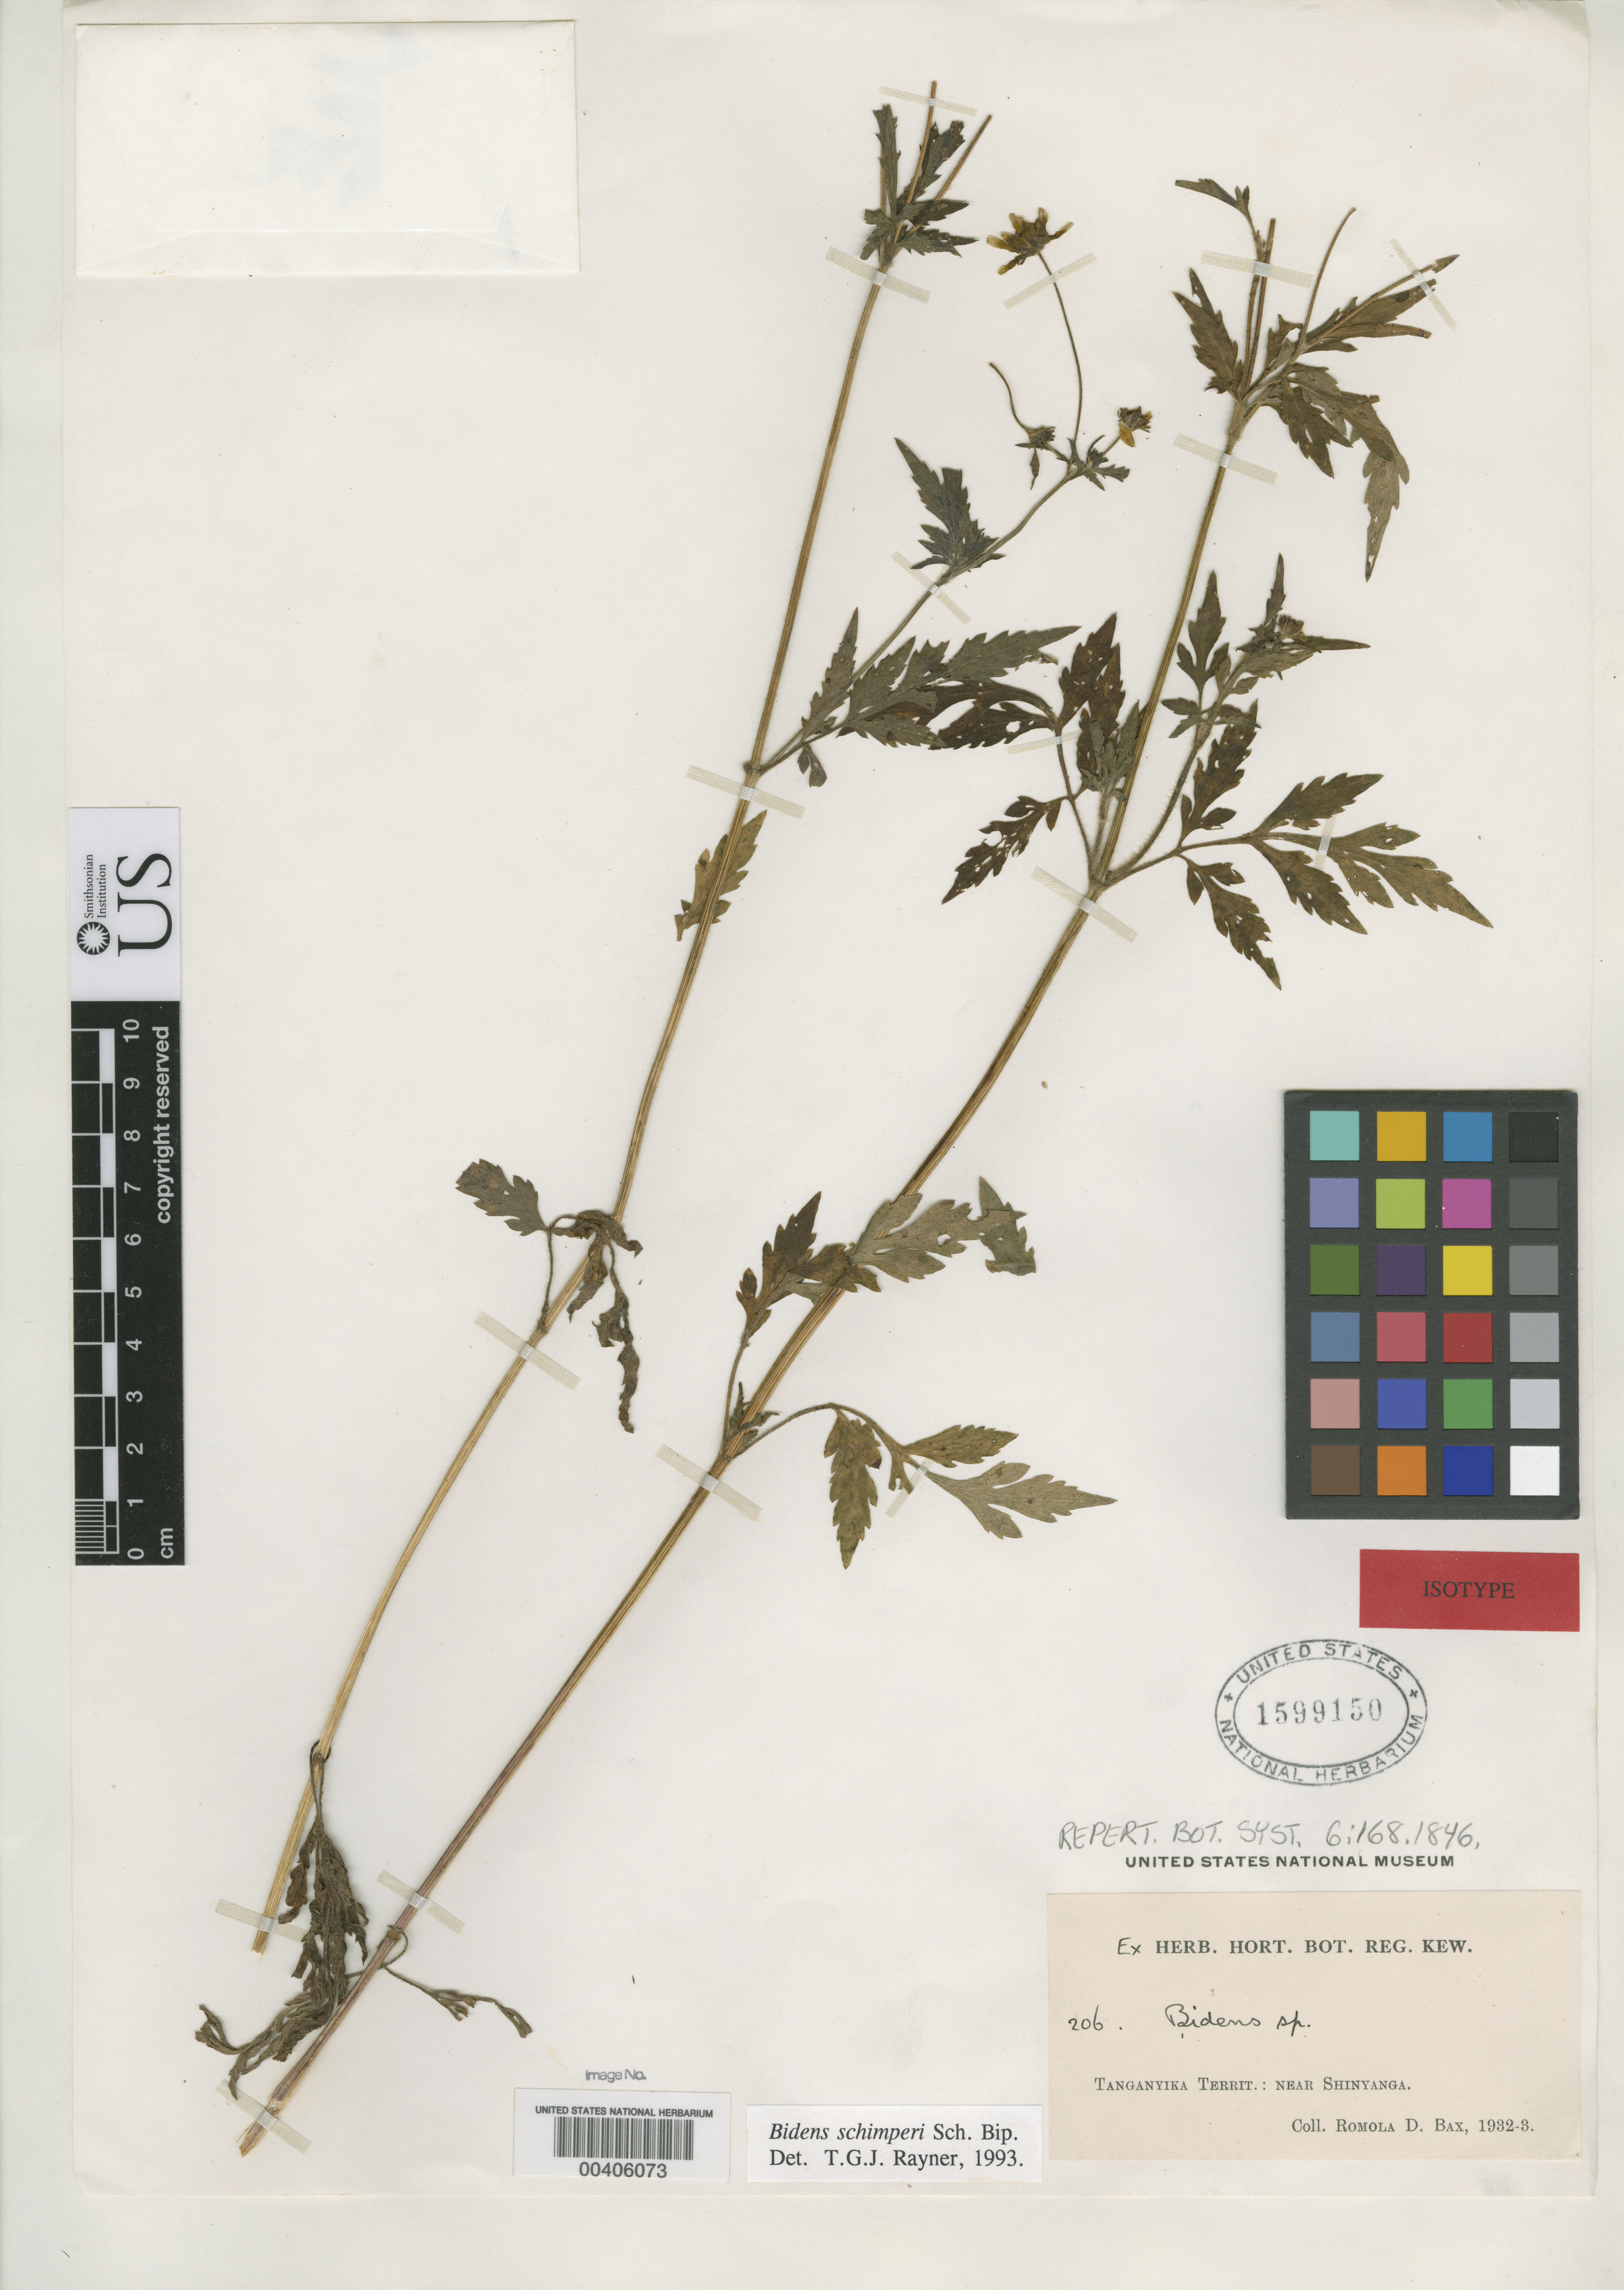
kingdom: Plantae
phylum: Tracheophyta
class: Magnoliopsida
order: Asterales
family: Asteraceae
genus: Bidens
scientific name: Bidens schimperi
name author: Sch. Bip. ex Walpers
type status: Isotype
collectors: R. Bax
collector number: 206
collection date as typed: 1932 to -- --- 1933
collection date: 1932/1933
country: Tanzania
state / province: Shinyanga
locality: Near Shinyanga.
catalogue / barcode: US 1599150